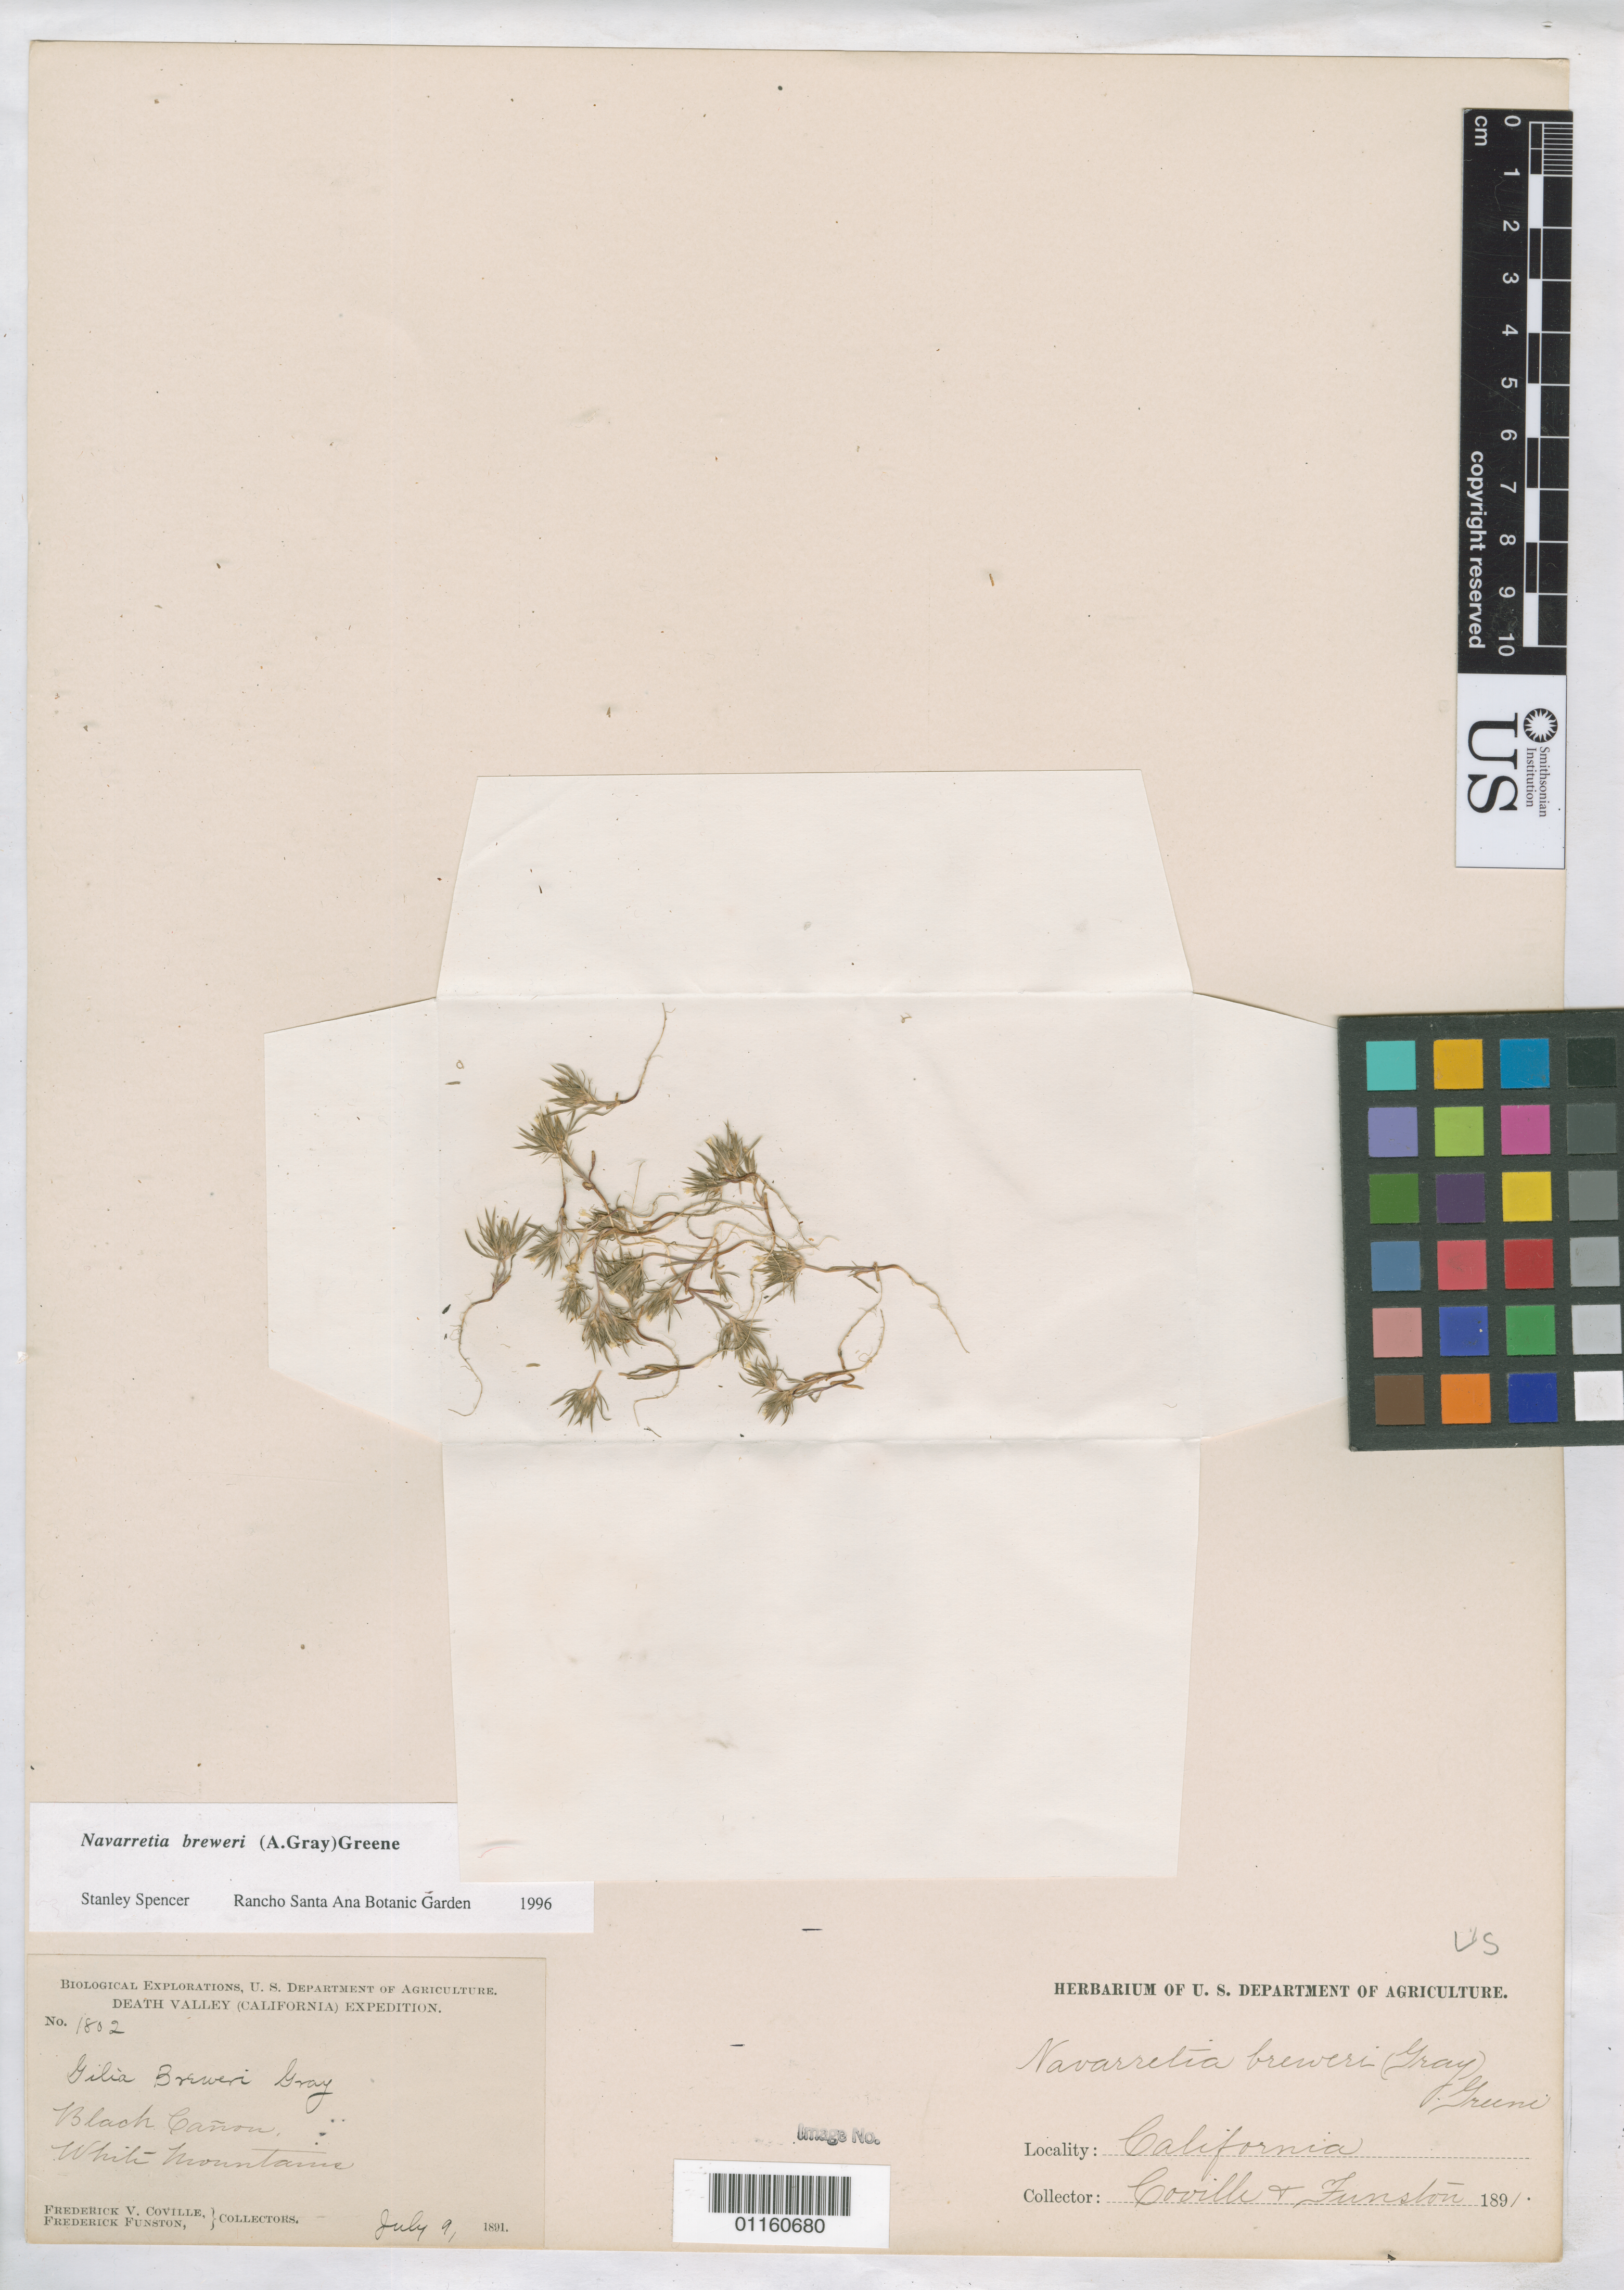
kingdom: Plantae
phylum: Tracheophyta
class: Magnoliopsida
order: Ericales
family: Polemoniaceae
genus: Navarretia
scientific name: Navarretia breweri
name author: (A. Gray) Greene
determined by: Spencer, S. C.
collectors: F. V. Coville & F. Funston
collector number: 1802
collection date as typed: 9 Jul 1891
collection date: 1891-07-09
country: United States